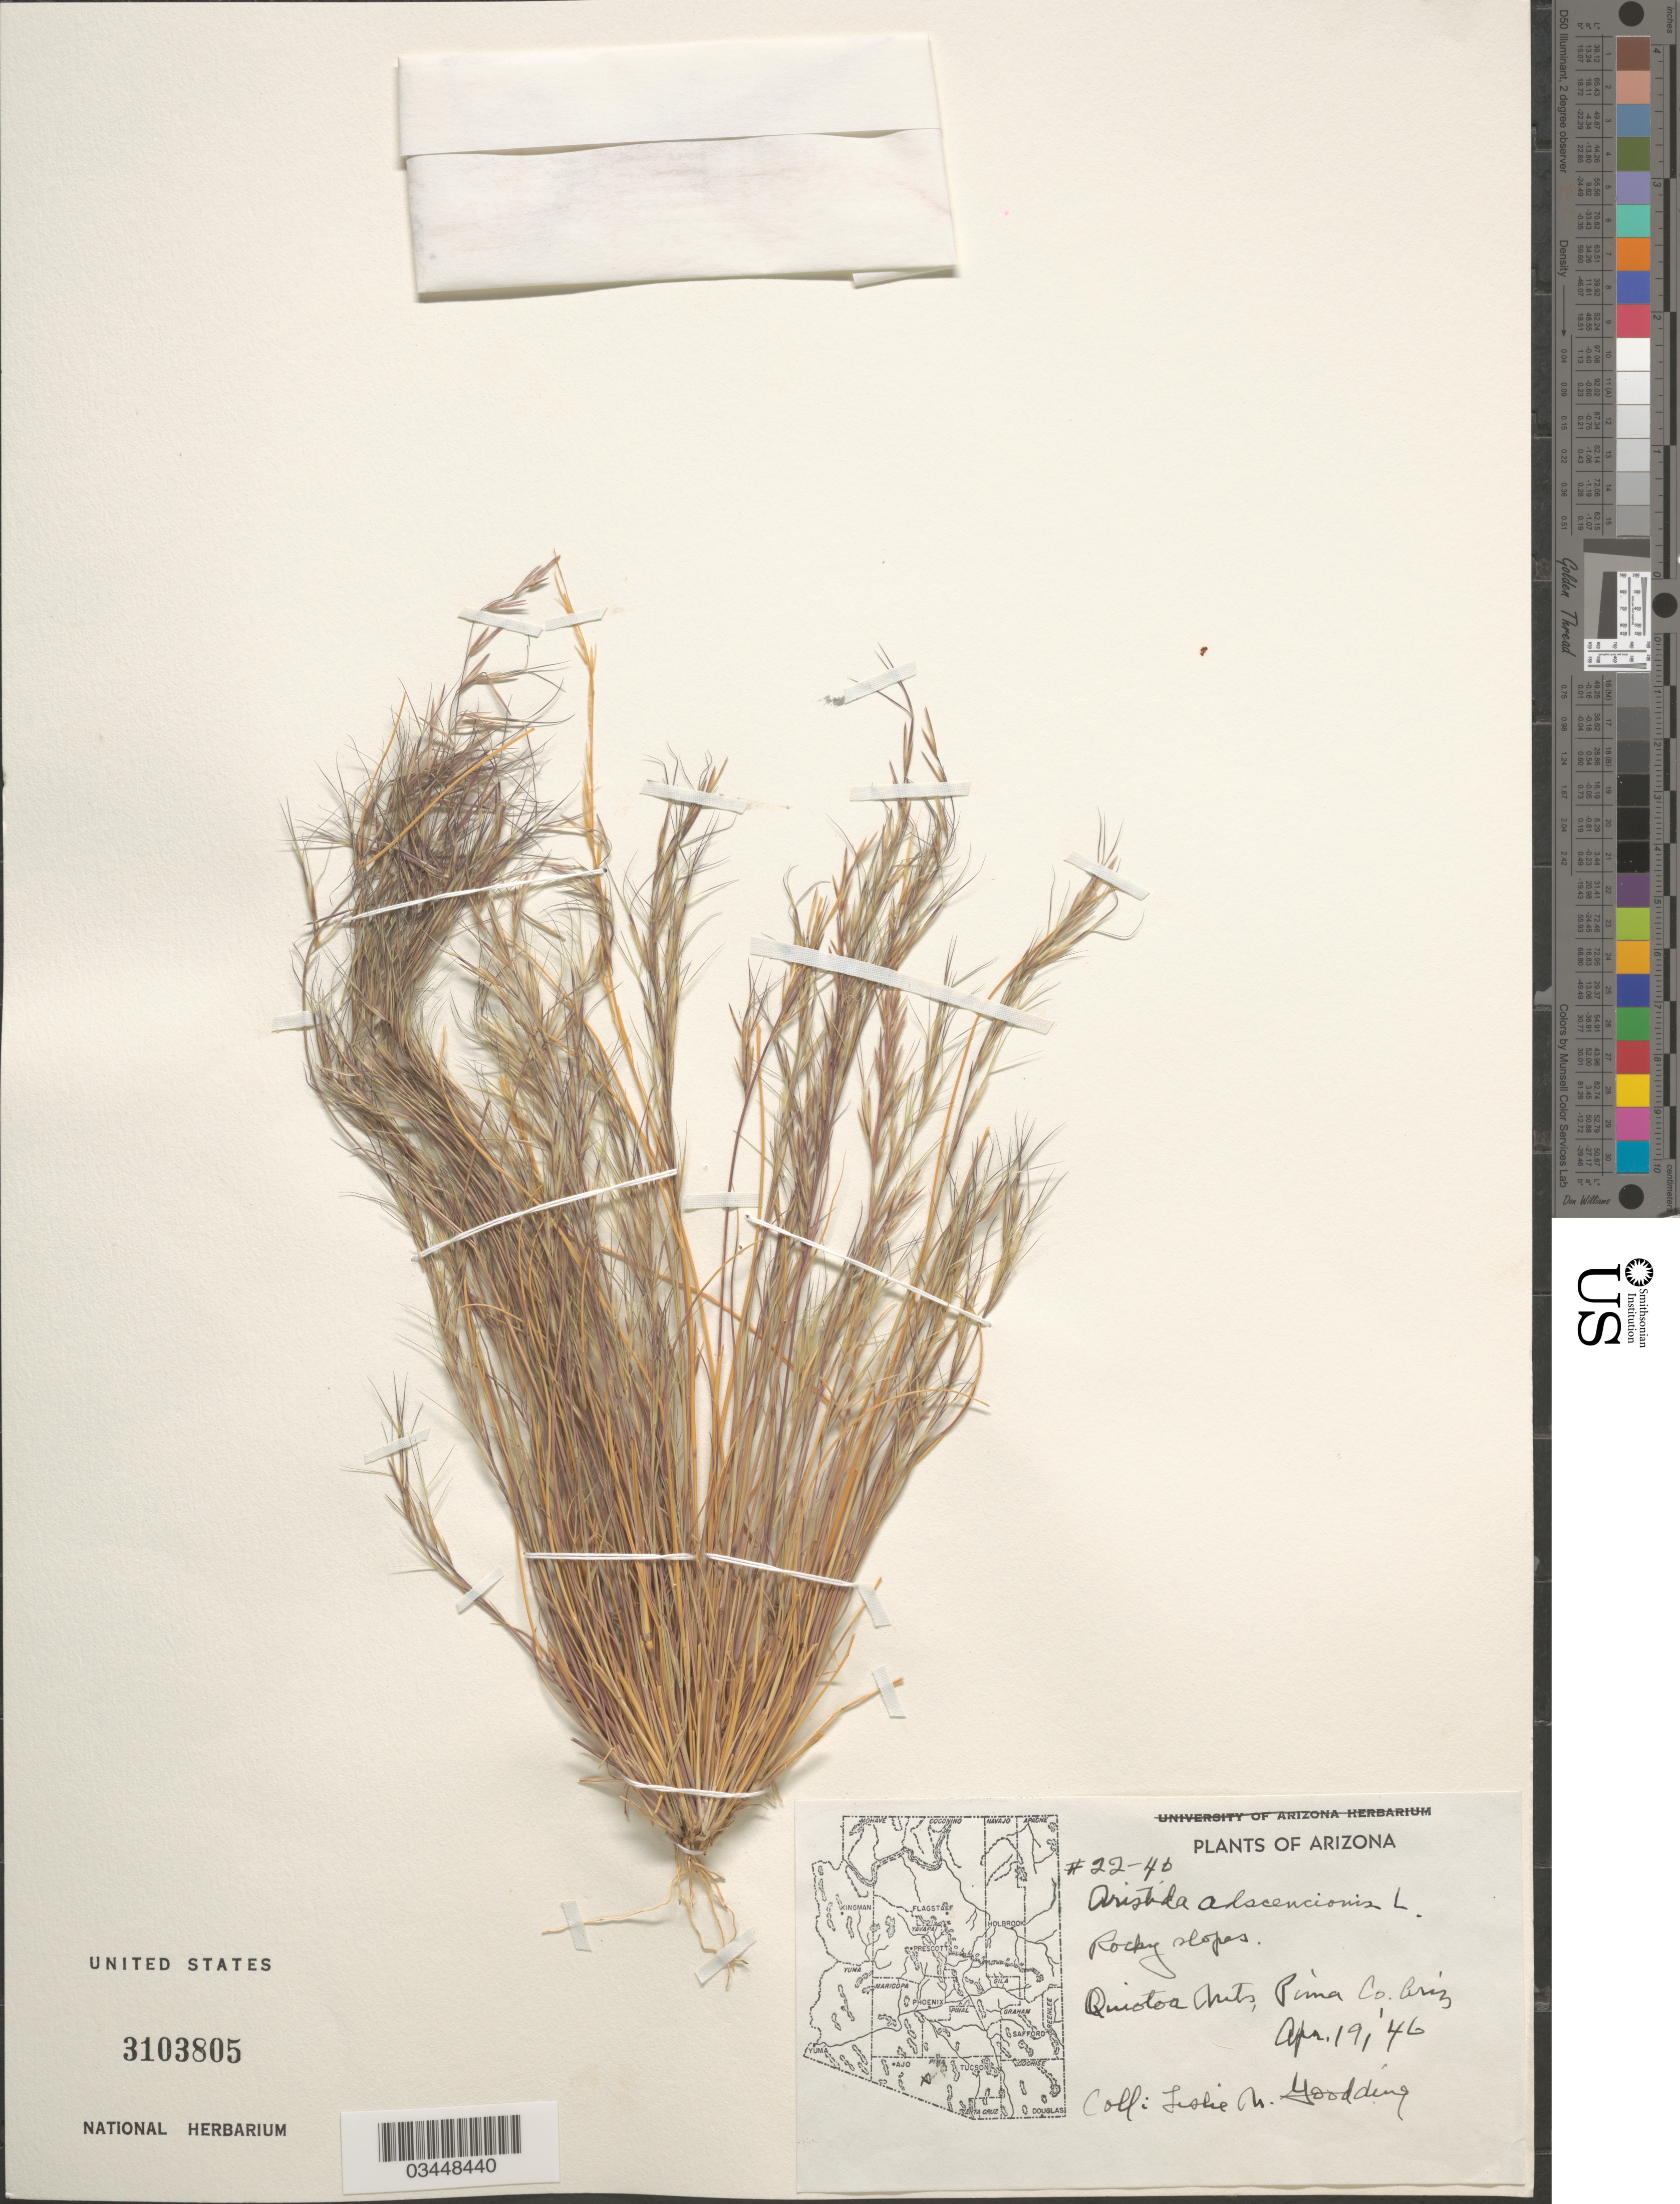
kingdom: Plantae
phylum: Tracheophyta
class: Liliopsida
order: Poales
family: Poaceae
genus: Aristida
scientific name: Aristida adscensionis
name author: L.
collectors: L. N. Goodding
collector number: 22-46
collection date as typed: Transcribed d/m/y: 19/4/46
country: United States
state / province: Arizona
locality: Rocky slopes. Quiotoa Mts. Pima Co.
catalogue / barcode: US 3103805